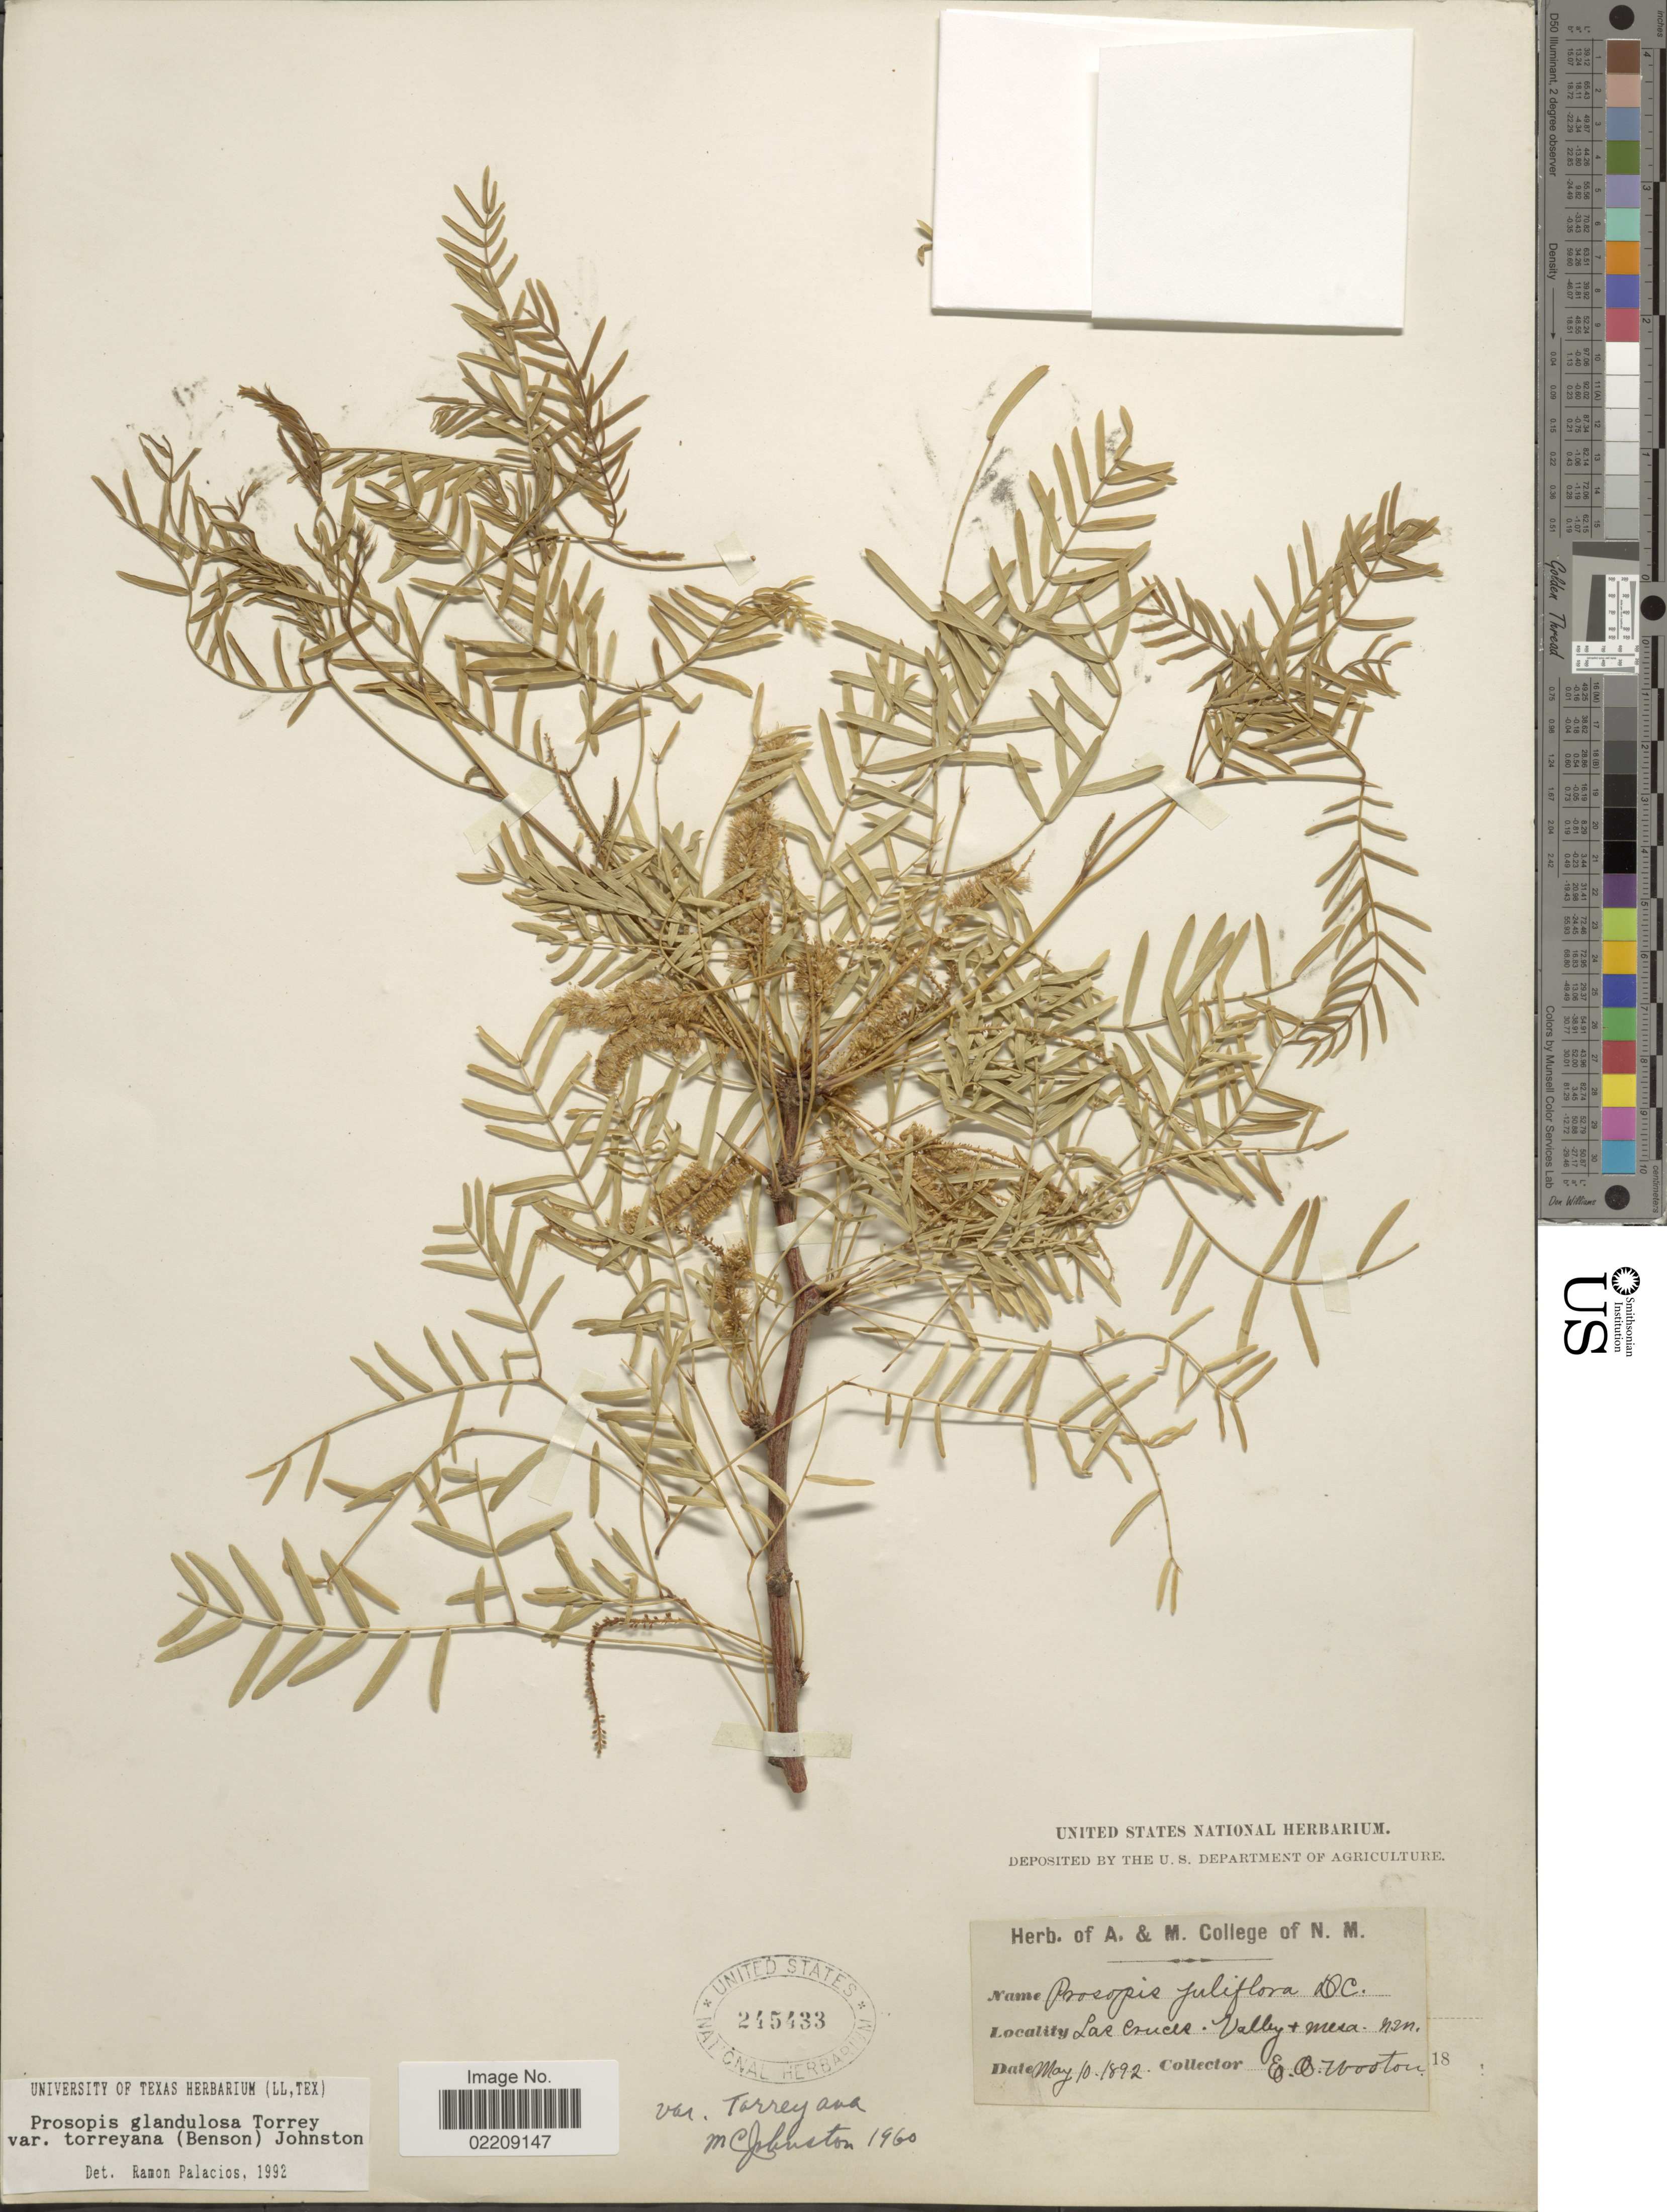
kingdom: Plantae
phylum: Tracheophyta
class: Magnoliopsida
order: Fabales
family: Fabaceae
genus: Neltuma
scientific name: Neltuma odorata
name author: (Torr. & Frém.) C. E. Hughes & G.P. Lewis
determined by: Strong, Mark T., (BOT), Smithsonian Institution - National Museum of Natural History (UNITED STATES)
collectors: E. O. Wooton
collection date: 1892-05-10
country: United States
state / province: New Mexico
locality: Las cruces Valley + mesa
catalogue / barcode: US 245433